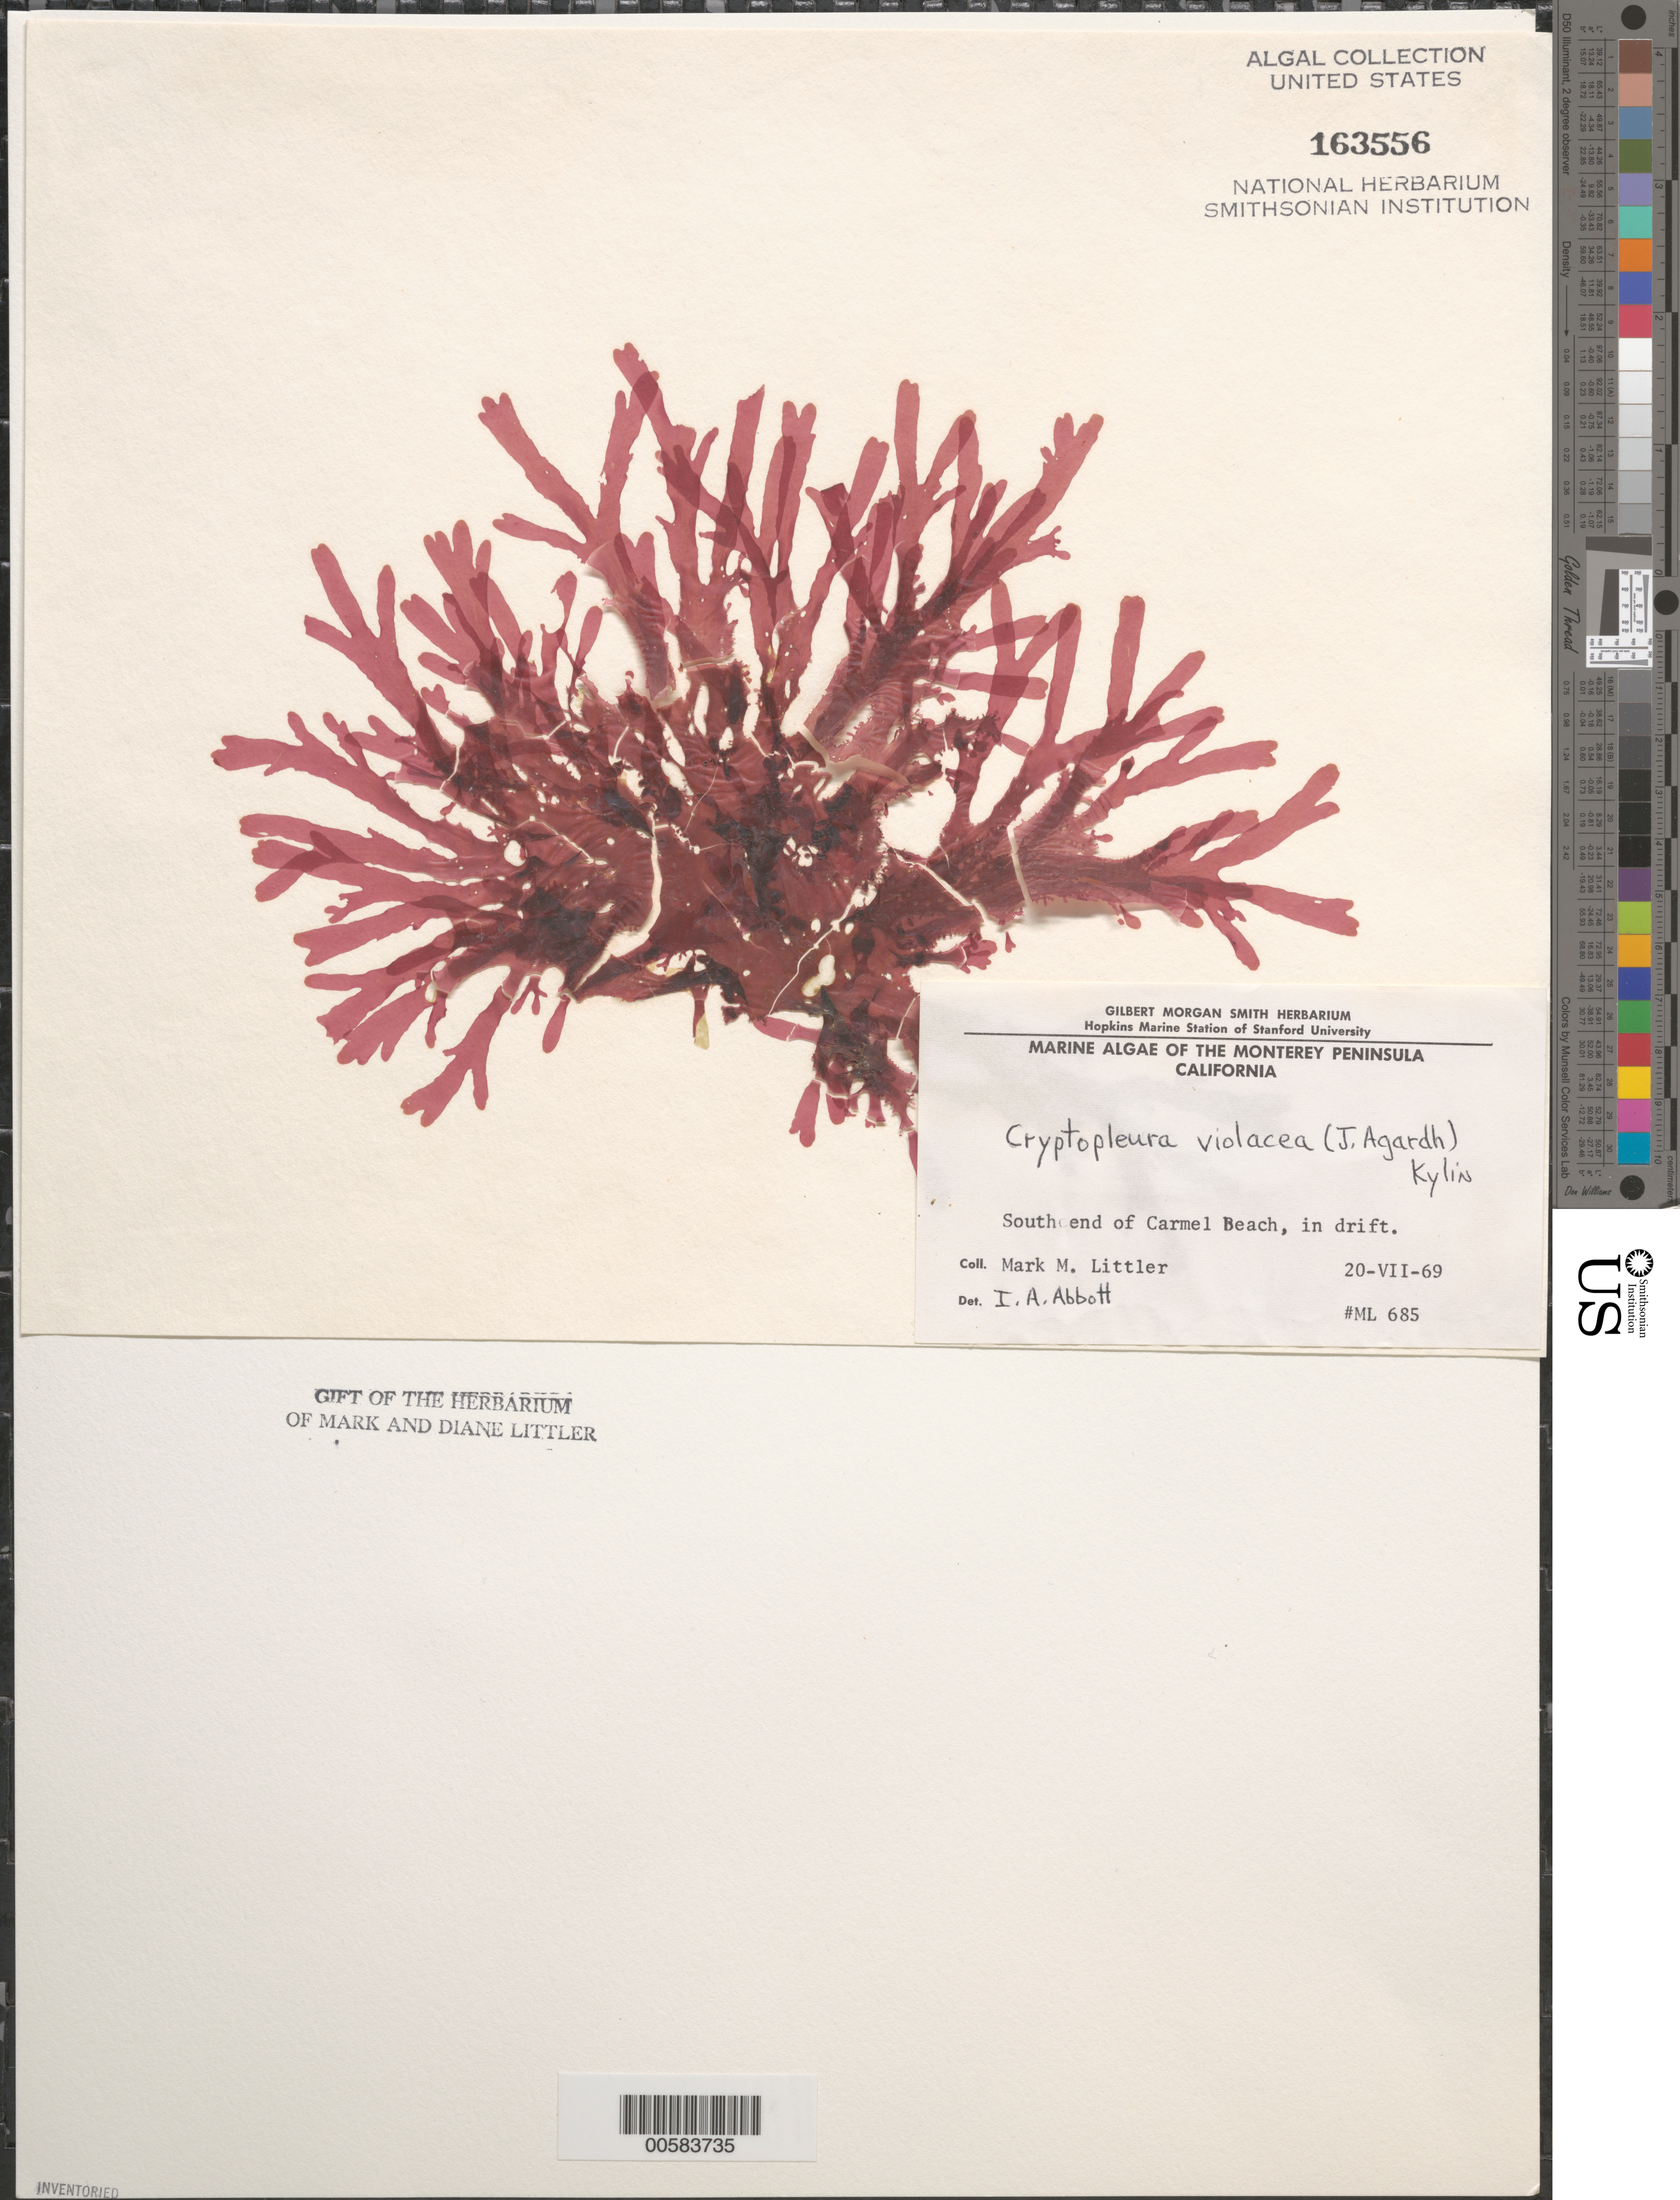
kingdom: Plantae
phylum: Rhodophyta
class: Florideophyceae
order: Ceramiales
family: Delesseriaceae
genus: Cryptopleura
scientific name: Cryptopleura violacea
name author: (J. Ag.) Kylin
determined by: Abbott, Isabella A.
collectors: M. M. Littler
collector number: ML 685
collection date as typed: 20 Jul 1969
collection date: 1969-07-20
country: United States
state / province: California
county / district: Monterey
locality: Carmel Beach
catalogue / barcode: US 163556